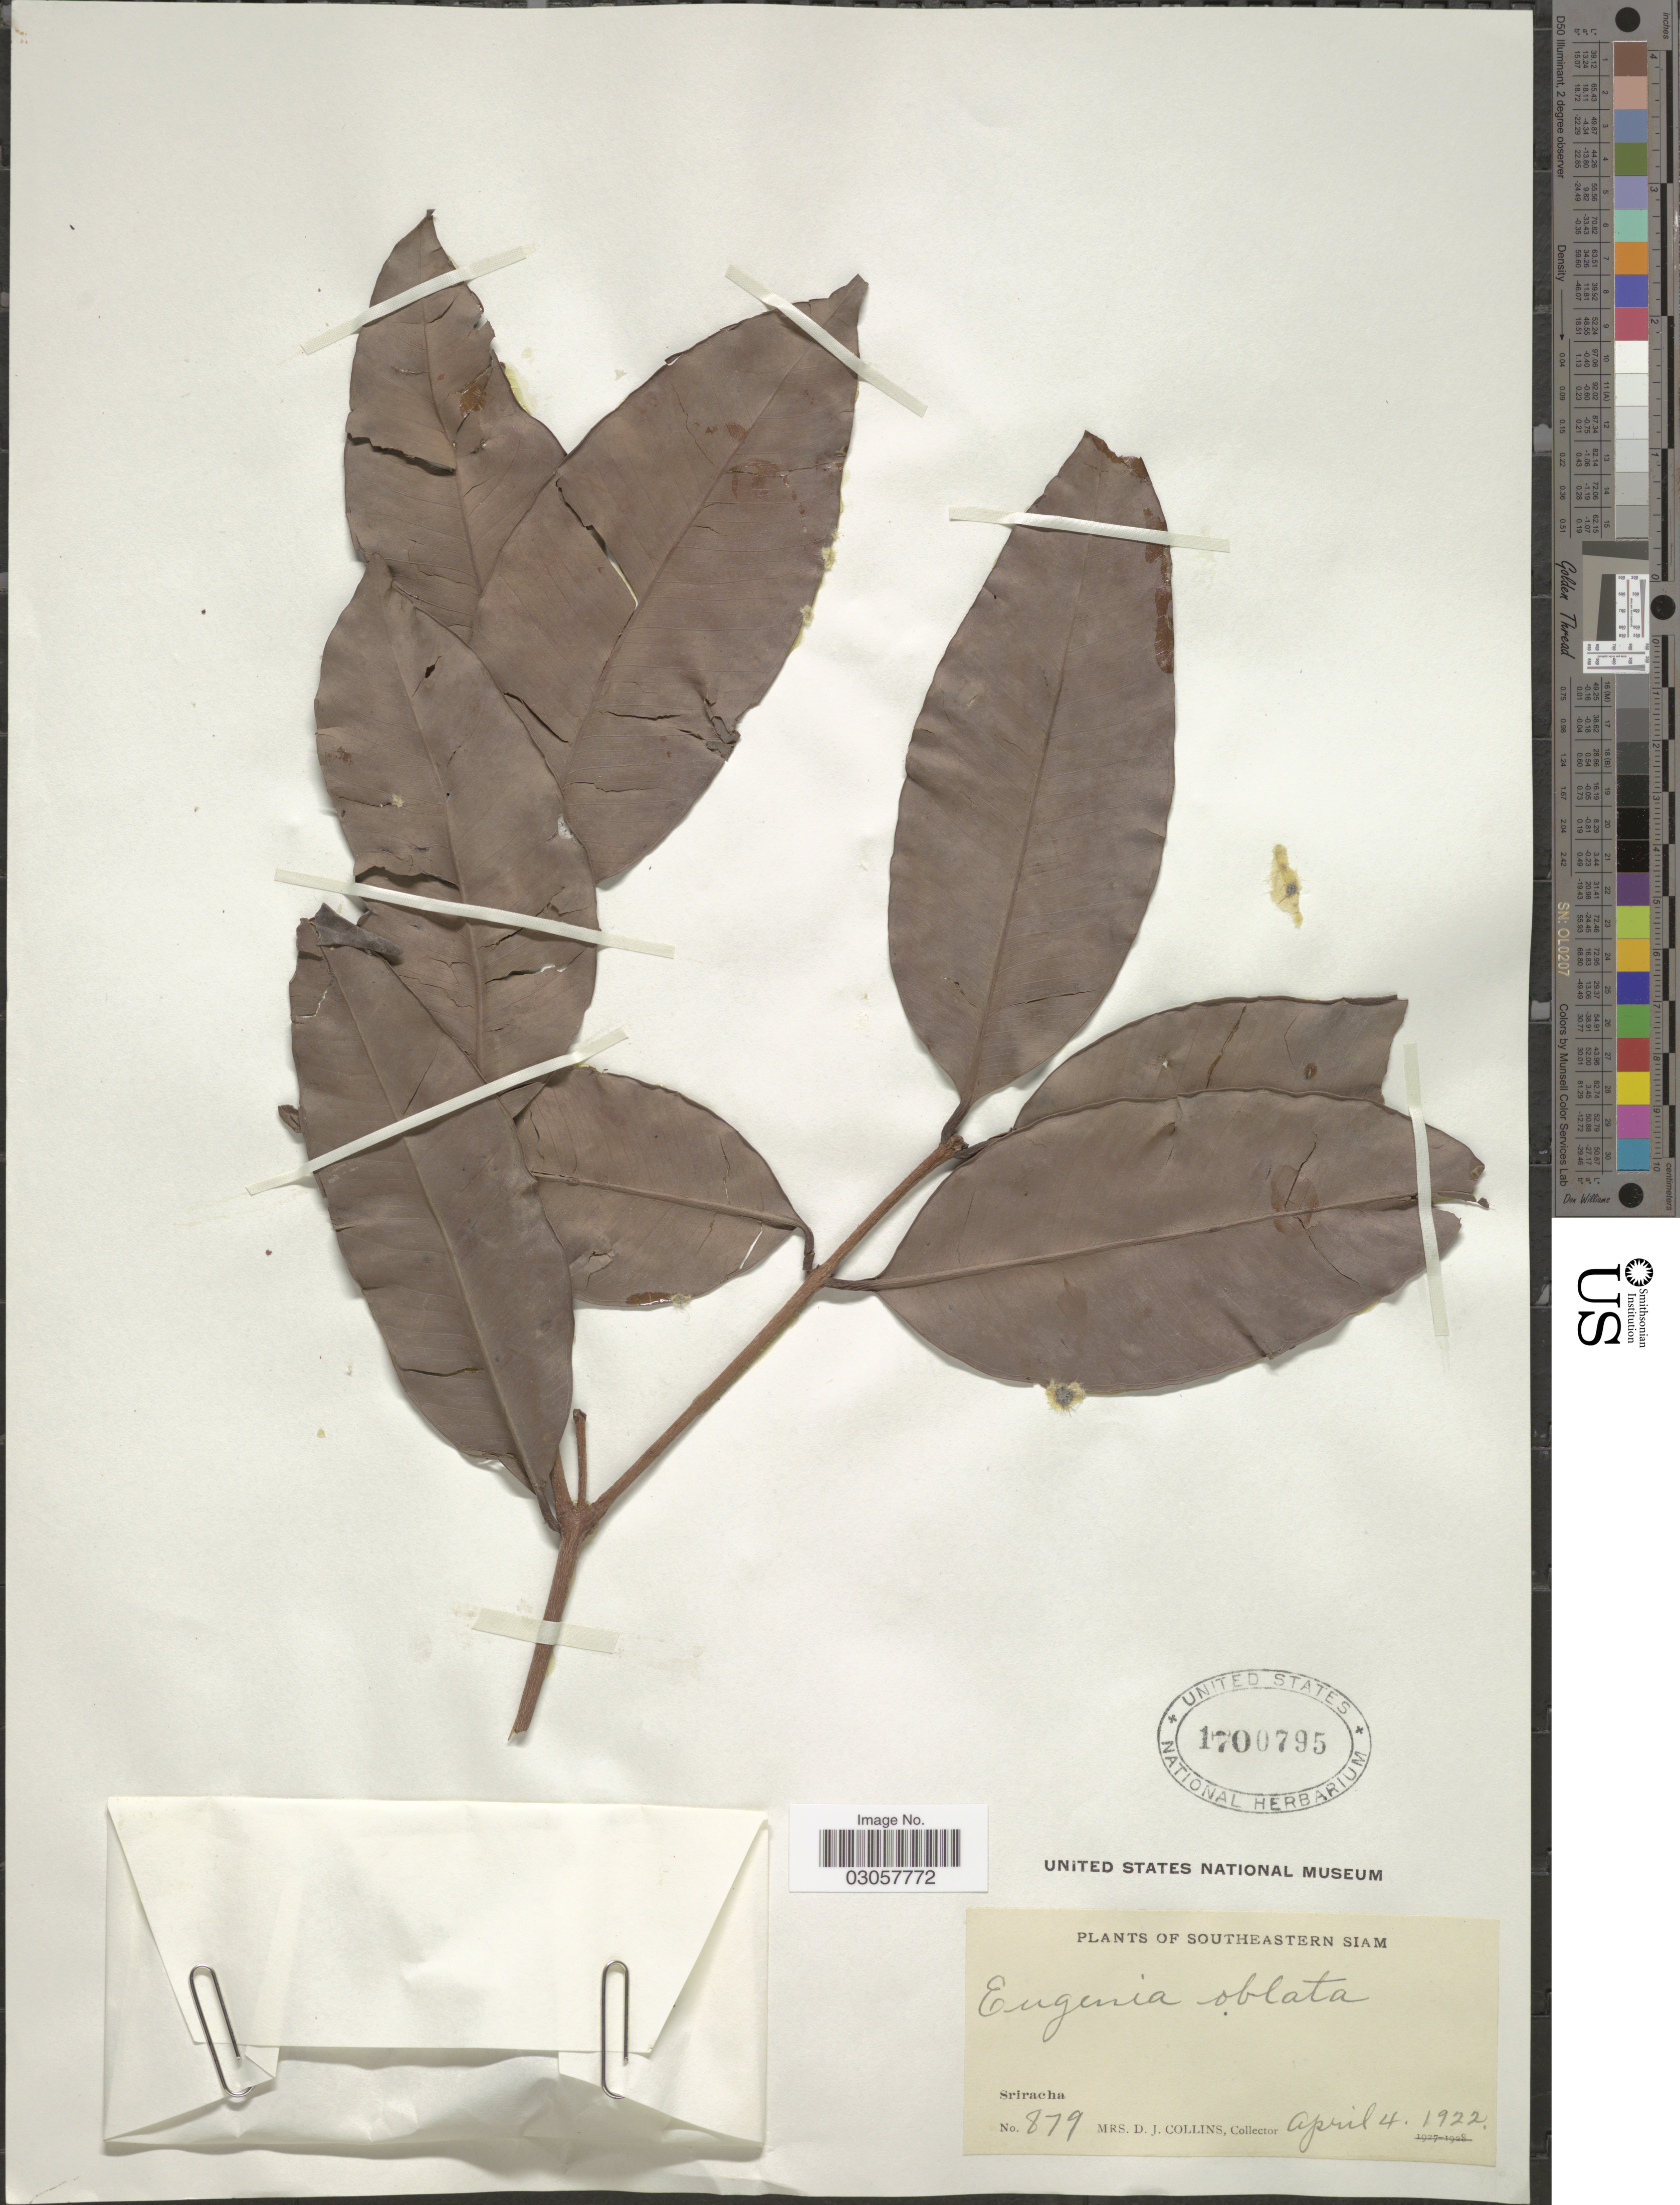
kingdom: Plantae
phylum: Tracheophyta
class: Magnoliopsida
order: Myrtales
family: Myrtaceae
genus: Syzygium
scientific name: Syzygium oblatum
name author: (Roxb.) Wall. ex A.M. Cowan & Cowan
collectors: Mrs. D. J. Collins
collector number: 879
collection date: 1922-04-04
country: Thailand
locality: Southeastern Siam. Sriracha.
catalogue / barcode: US 1700795